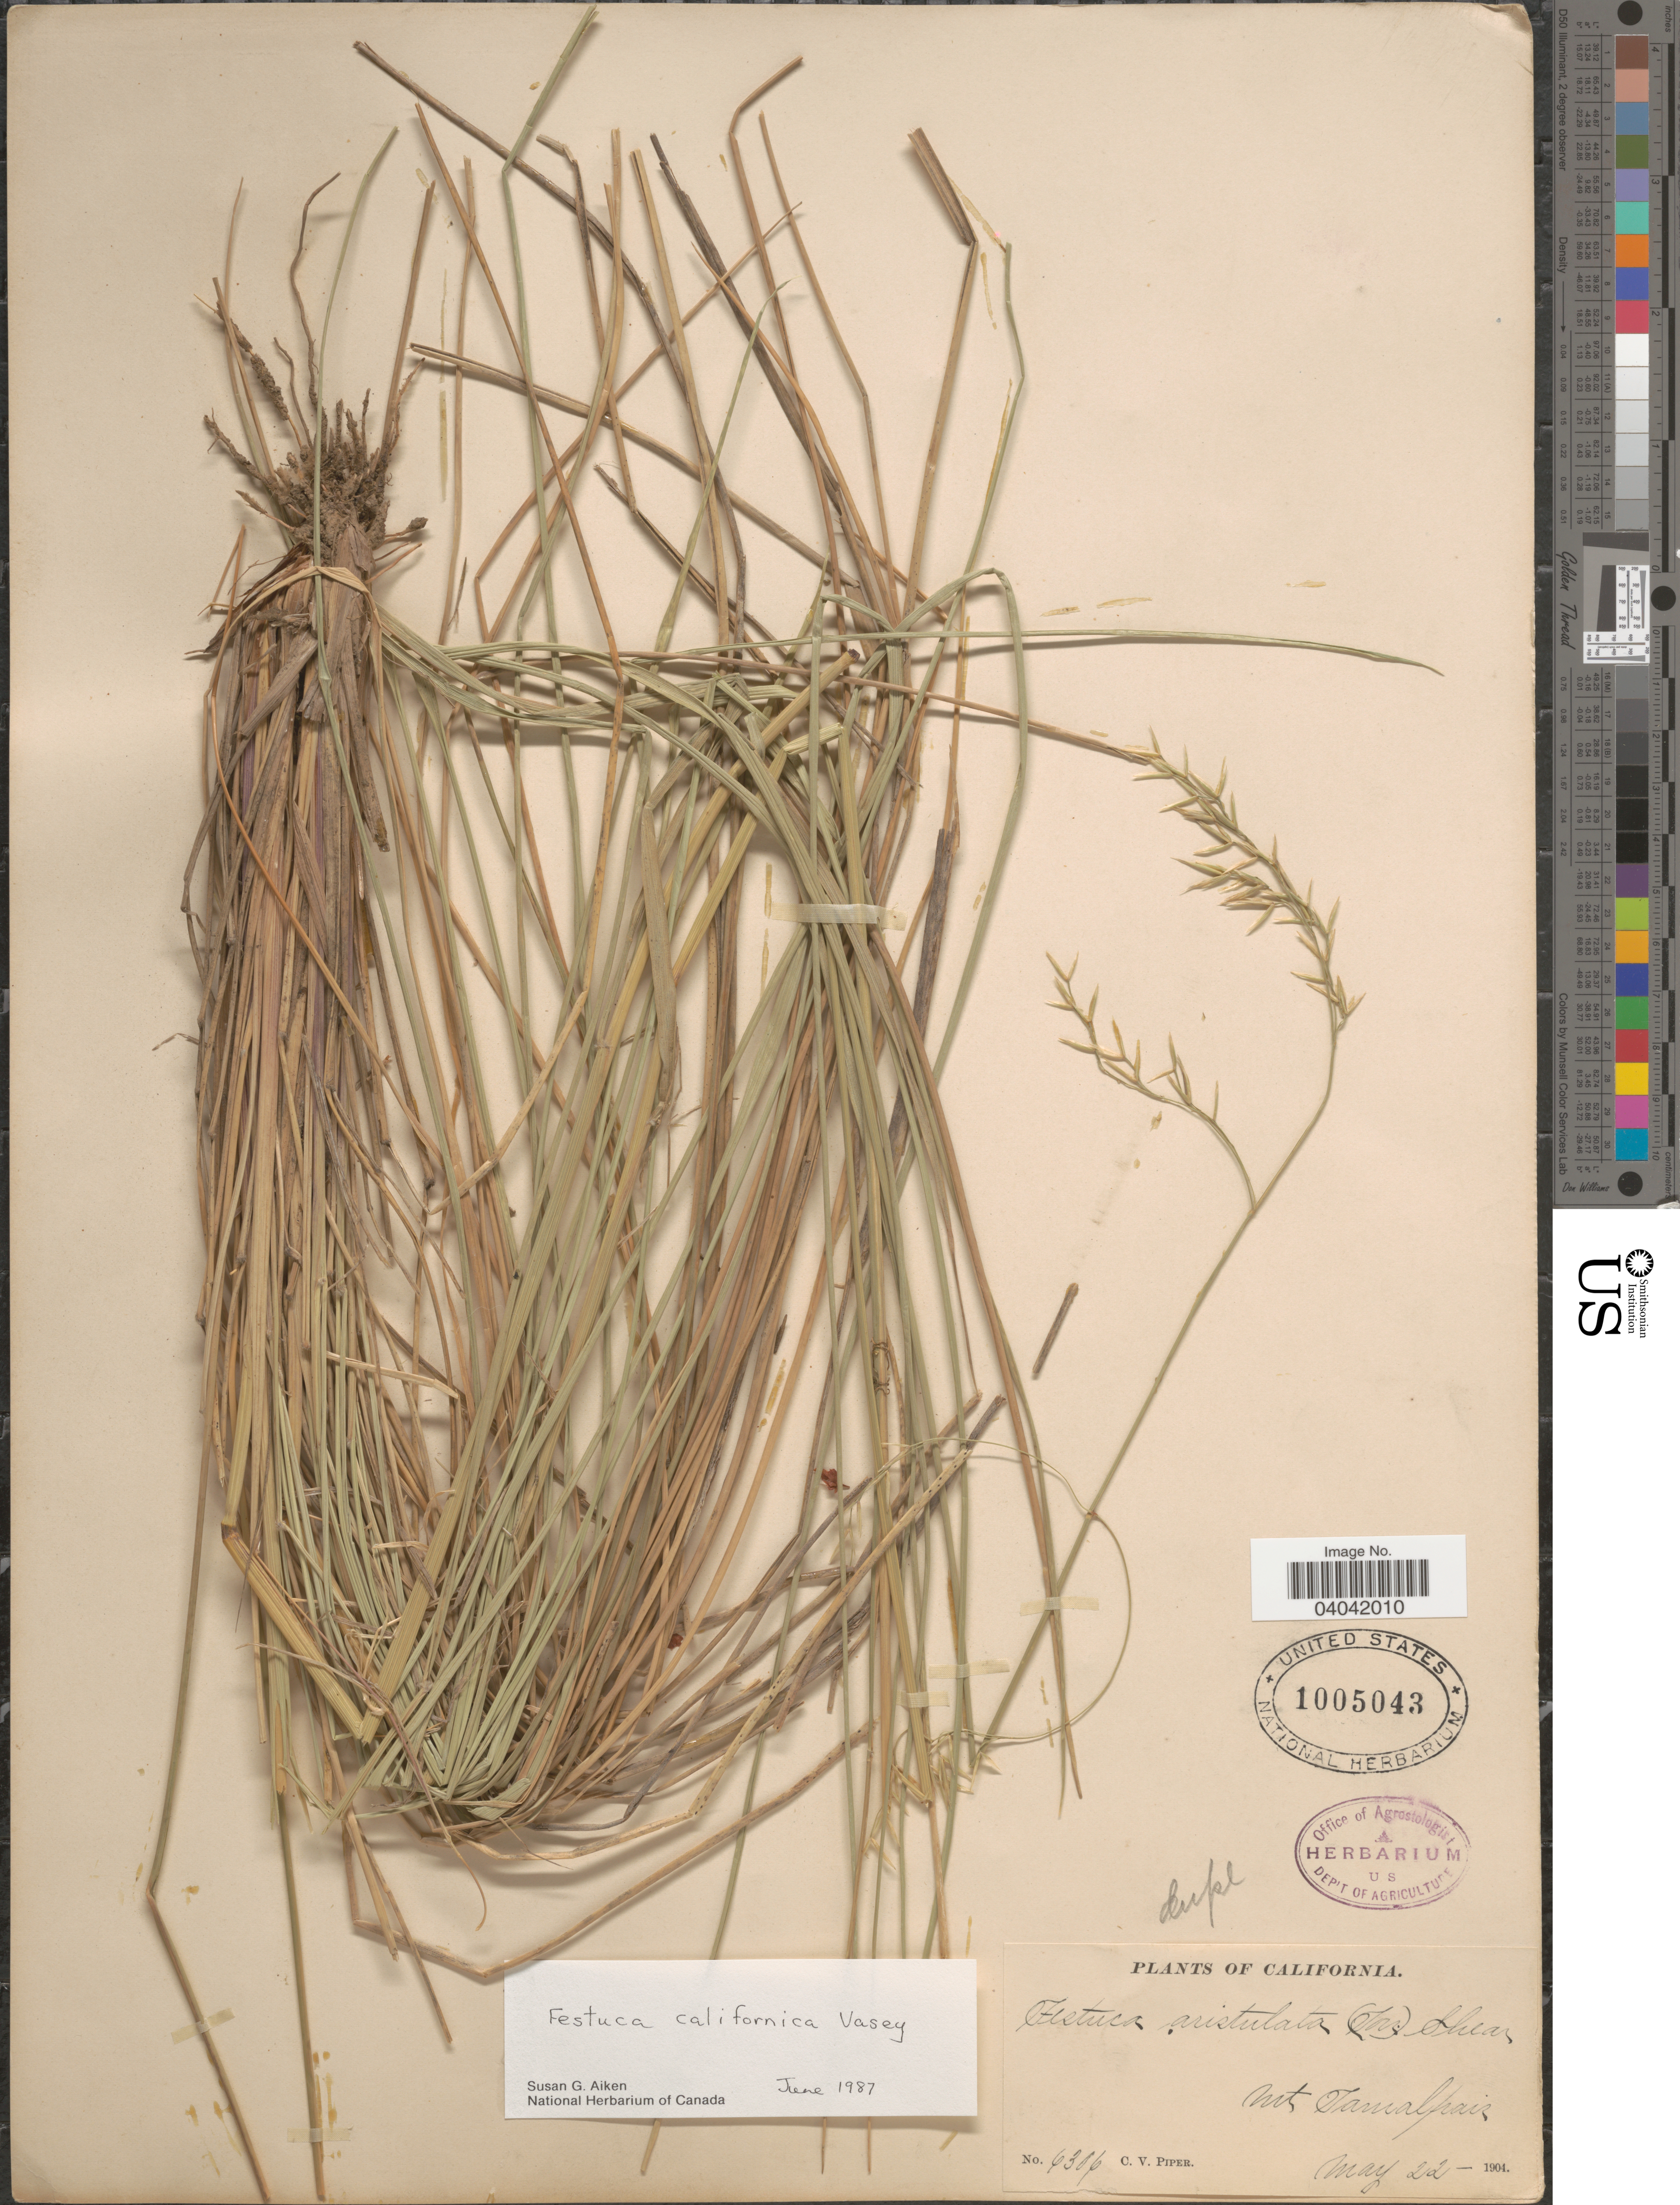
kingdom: Plantae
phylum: Tracheophyta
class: Liliopsida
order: Poales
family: Poaceae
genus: Festuca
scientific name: Festuca californica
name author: Vasey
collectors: C. V. Piper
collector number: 6306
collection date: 1904-05-22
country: United States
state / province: California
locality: Mt Tamalpais.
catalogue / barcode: US 1005043